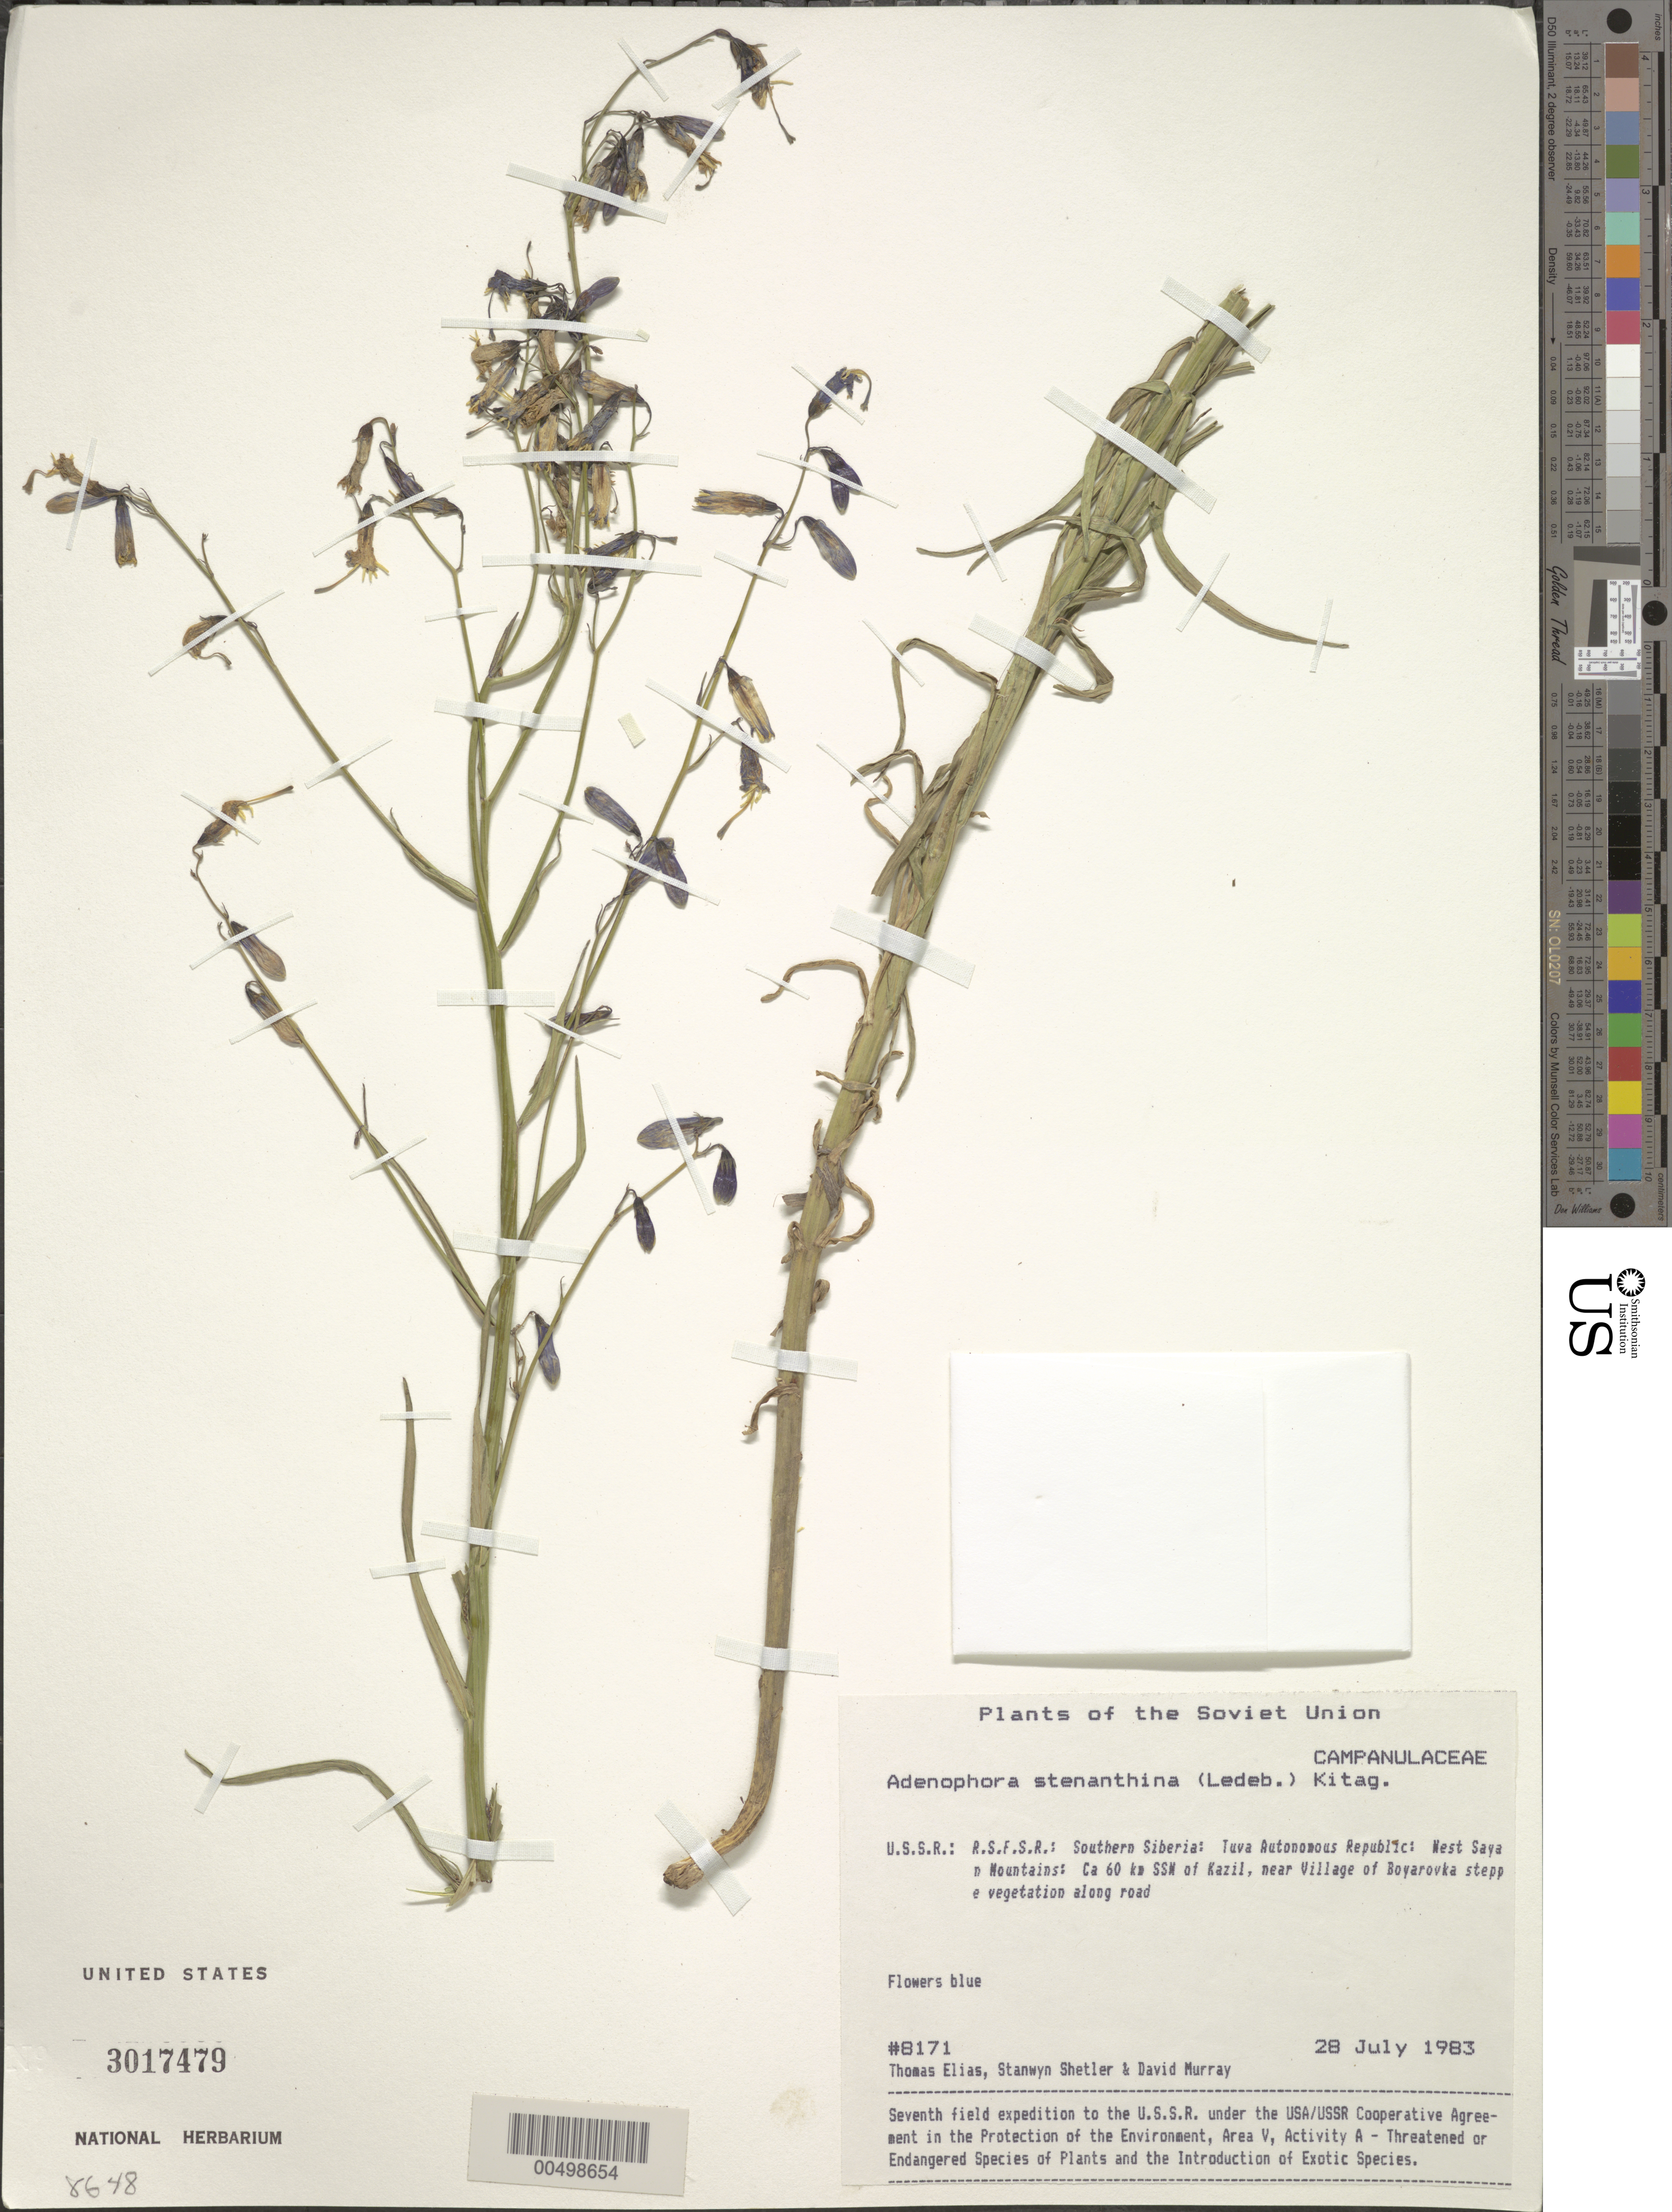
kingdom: Plantae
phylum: Tracheophyta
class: Magnoliopsida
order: Asterales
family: Campanulaceae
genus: Adenophora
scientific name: Adenophora stenanthina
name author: (Ledeb.) Kitag.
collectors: T. Elias, S. Shetler & D. F. Murray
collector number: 8171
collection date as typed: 28 Jul 1983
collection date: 1983-07-28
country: Russian Federation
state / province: Tuva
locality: West Sayan Mountains, ca. 60 km SSW of Kazil [Kyzyl], near Village of Boyarovka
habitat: steppe vegetation along road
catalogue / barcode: US 3017479